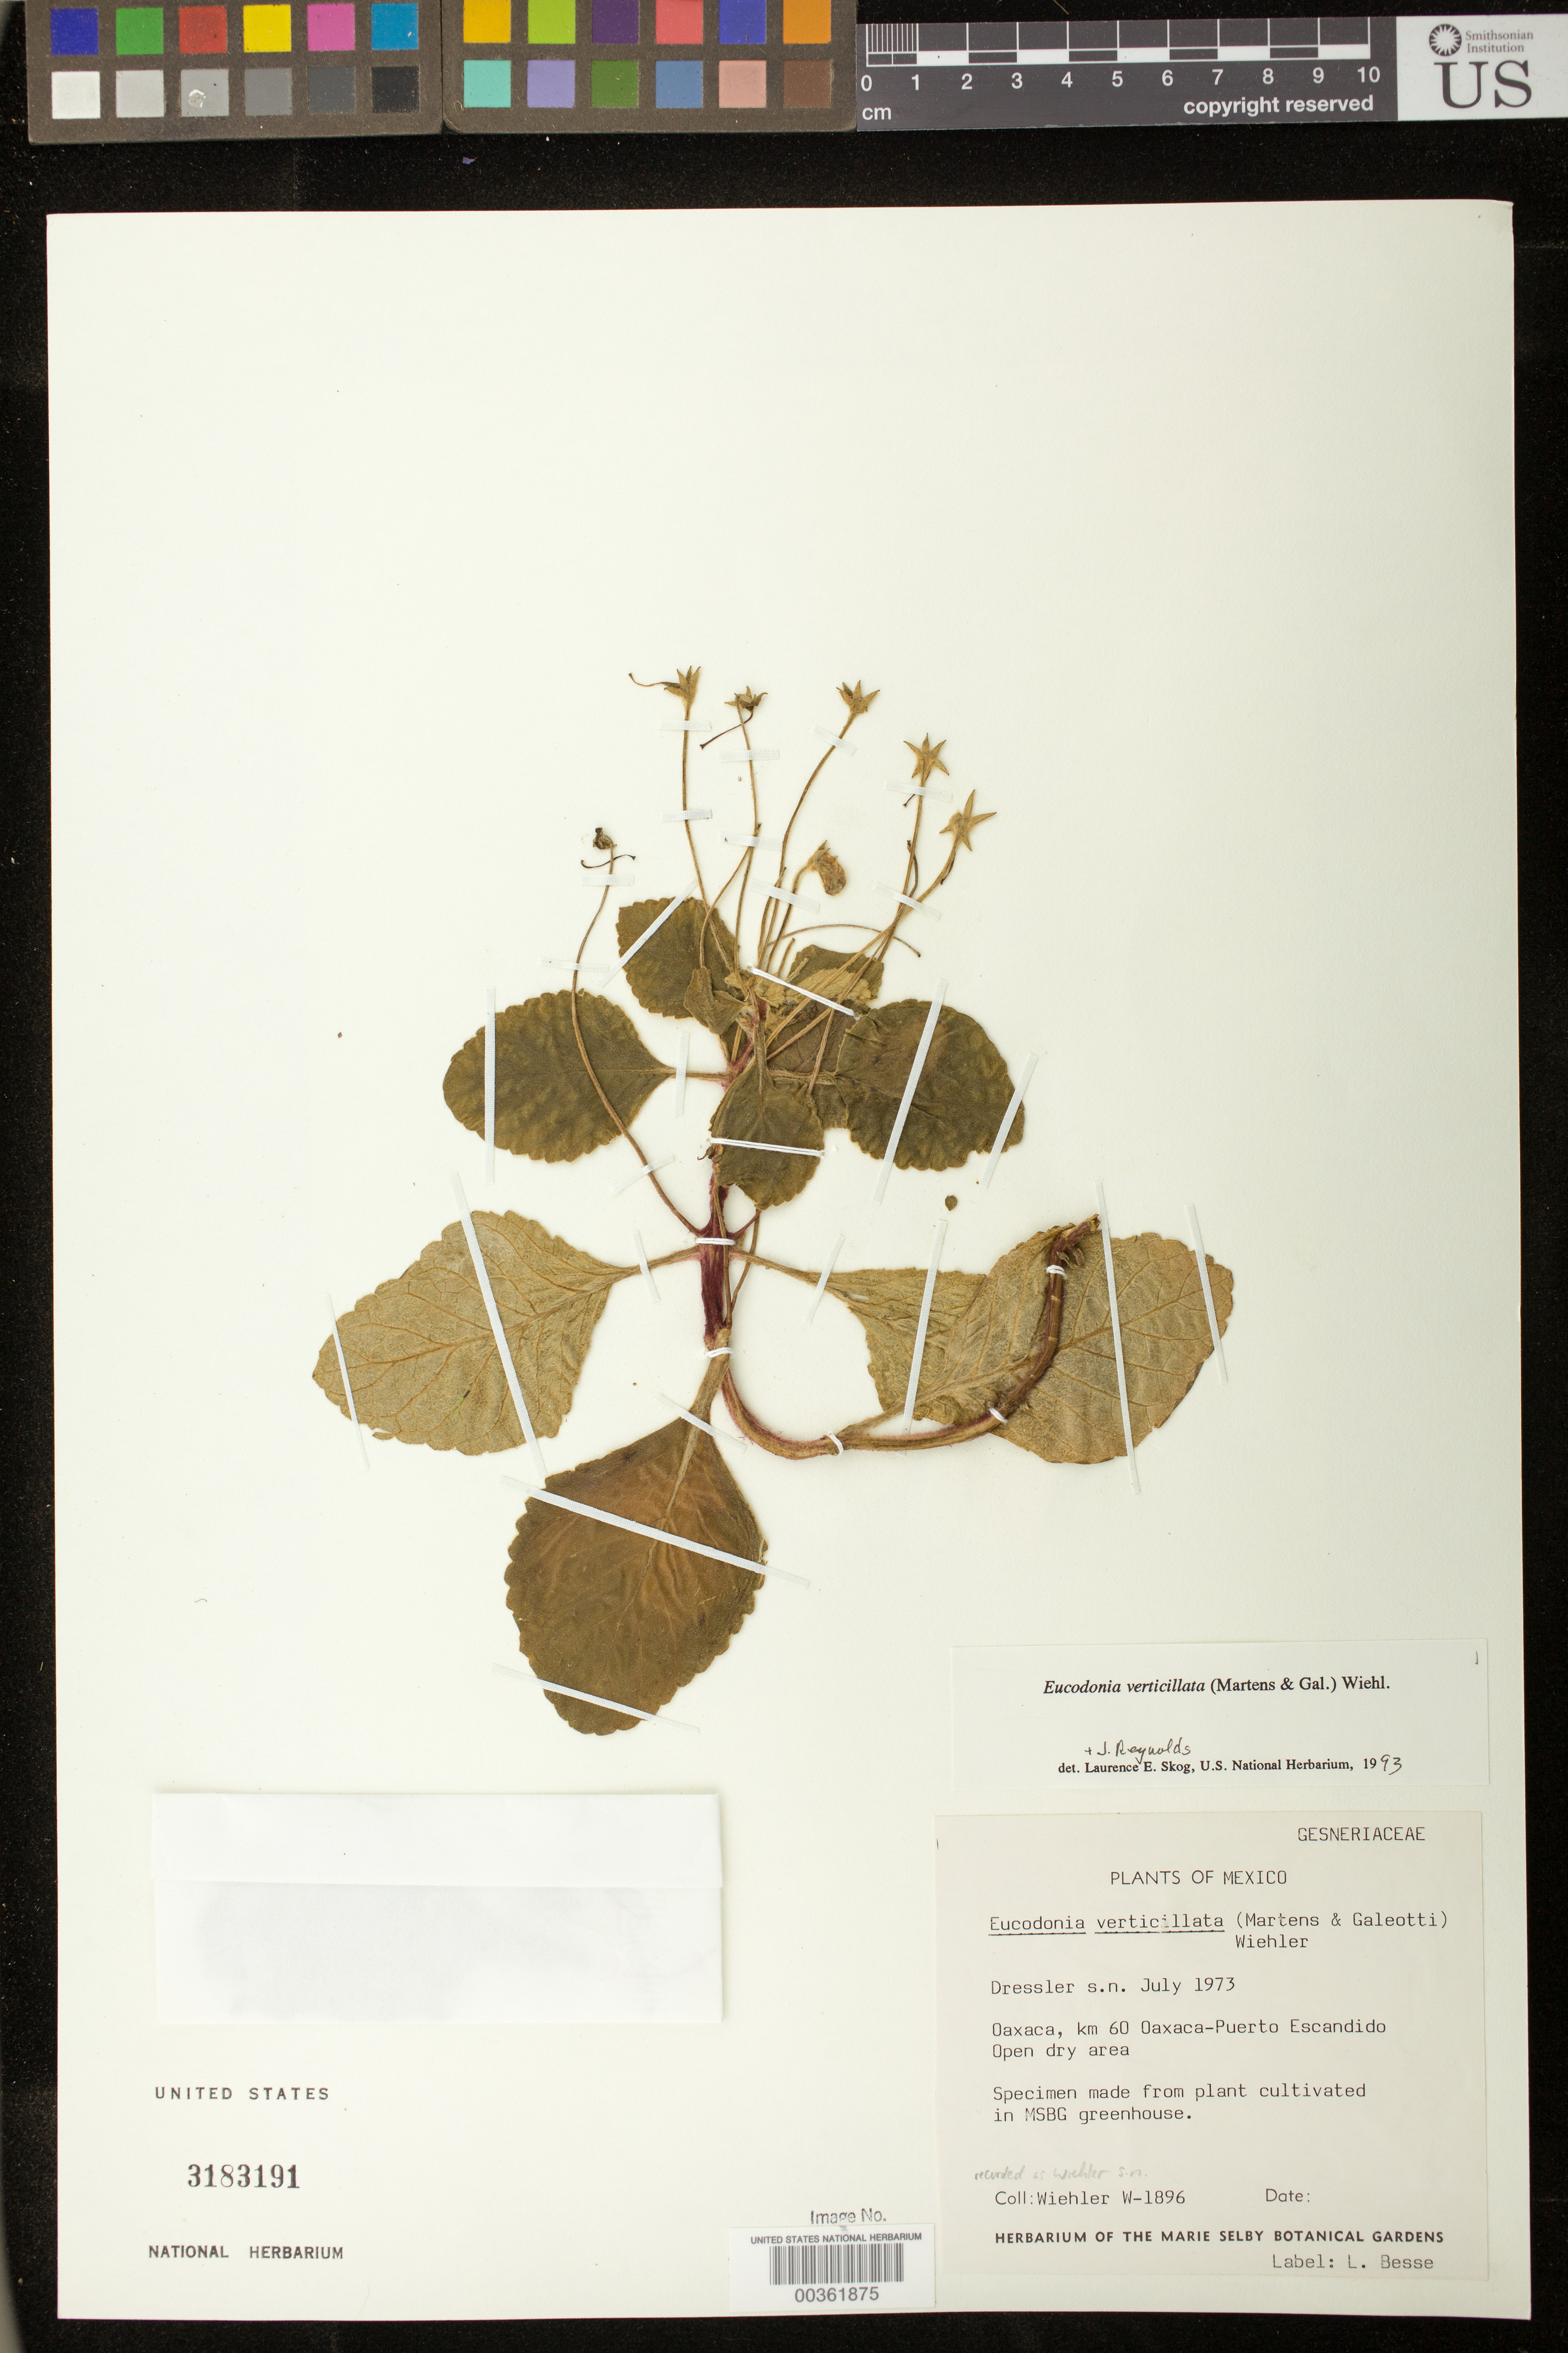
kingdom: Plantae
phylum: Tracheophyta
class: Magnoliopsida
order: Lamiales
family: Gesneriaceae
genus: Eucodonia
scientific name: Eucodonia verticillata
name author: (M. Martens & Galeotti) Wiehler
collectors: H. J. Wiehler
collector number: s.n. [W-1896]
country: Mexico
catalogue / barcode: US 3183191